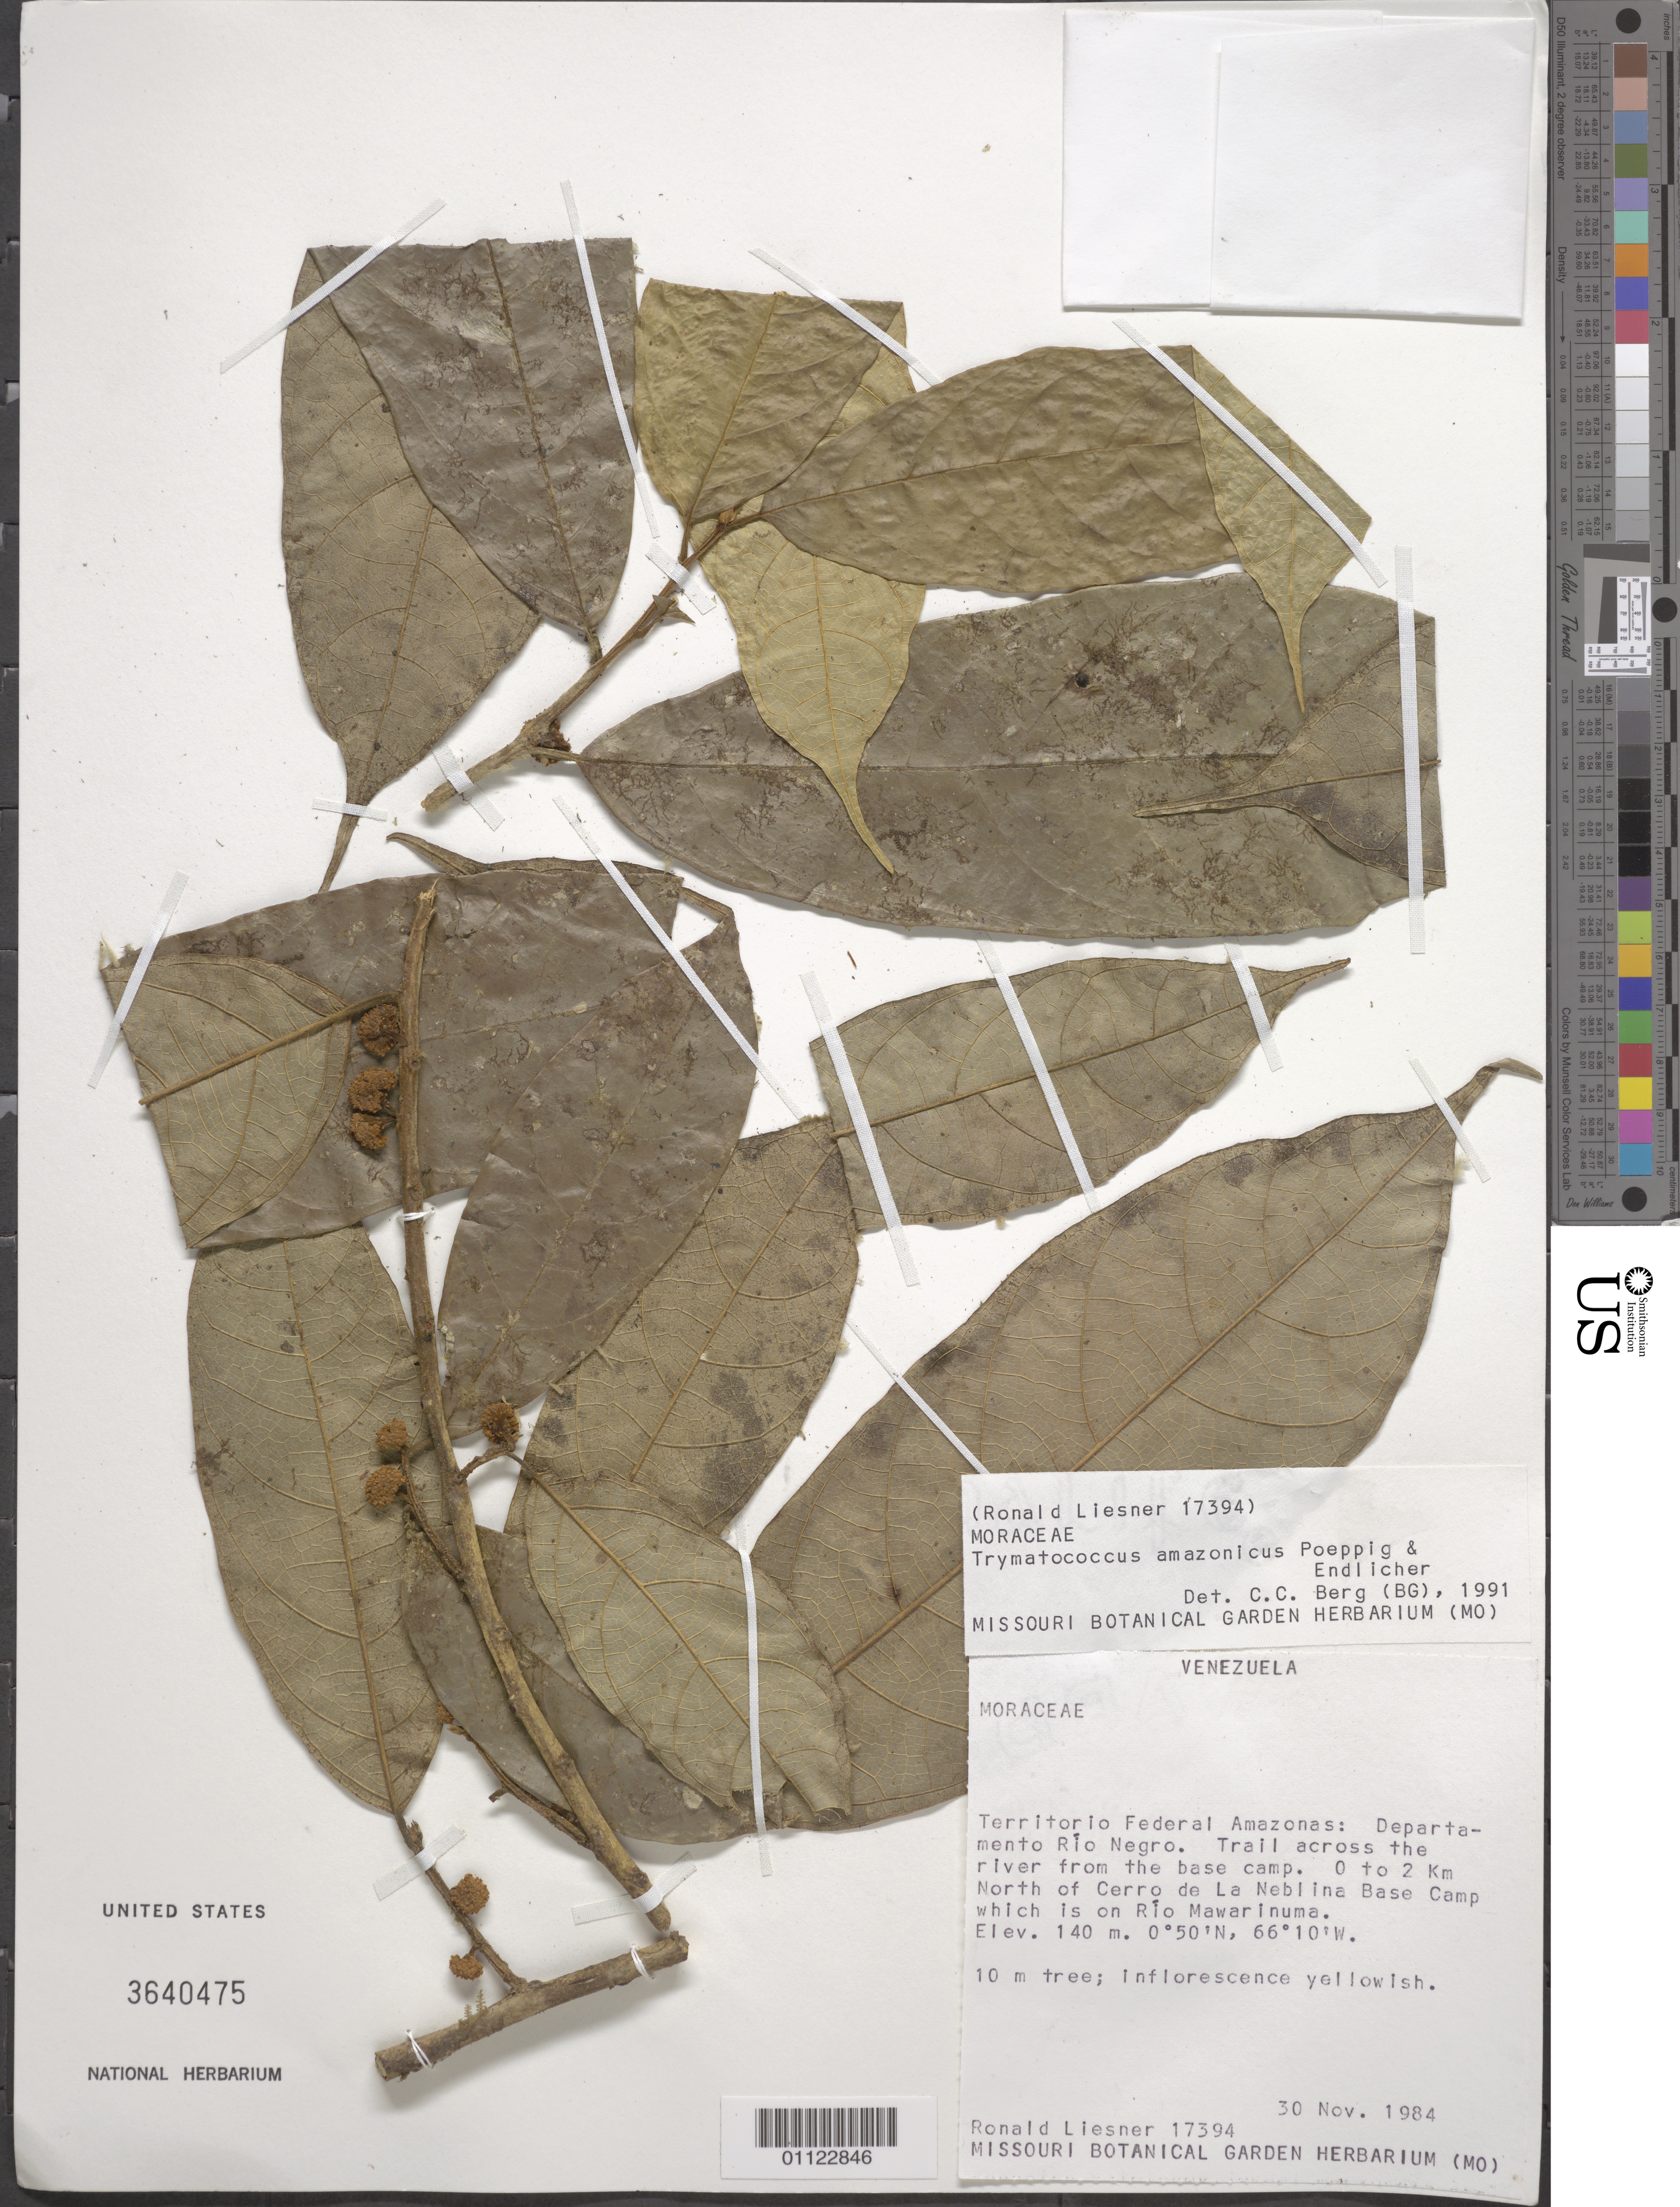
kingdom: Plantae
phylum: Tracheophyta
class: Magnoliopsida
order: Rosales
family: Moraceae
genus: Brosimum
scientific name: Brosimum amazonicum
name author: (Poepp. & Endl.) E. M. Gardner & Zerega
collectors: R. L. Liesner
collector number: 17394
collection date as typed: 30-Nov-84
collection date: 1984-11-30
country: Venezuela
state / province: Amazonas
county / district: Río Negro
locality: Río Mawarinuma, 0-2 km N of Cerro de La Neblina Base Camp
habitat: Trail across river from base camp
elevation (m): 140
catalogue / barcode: US 3640475